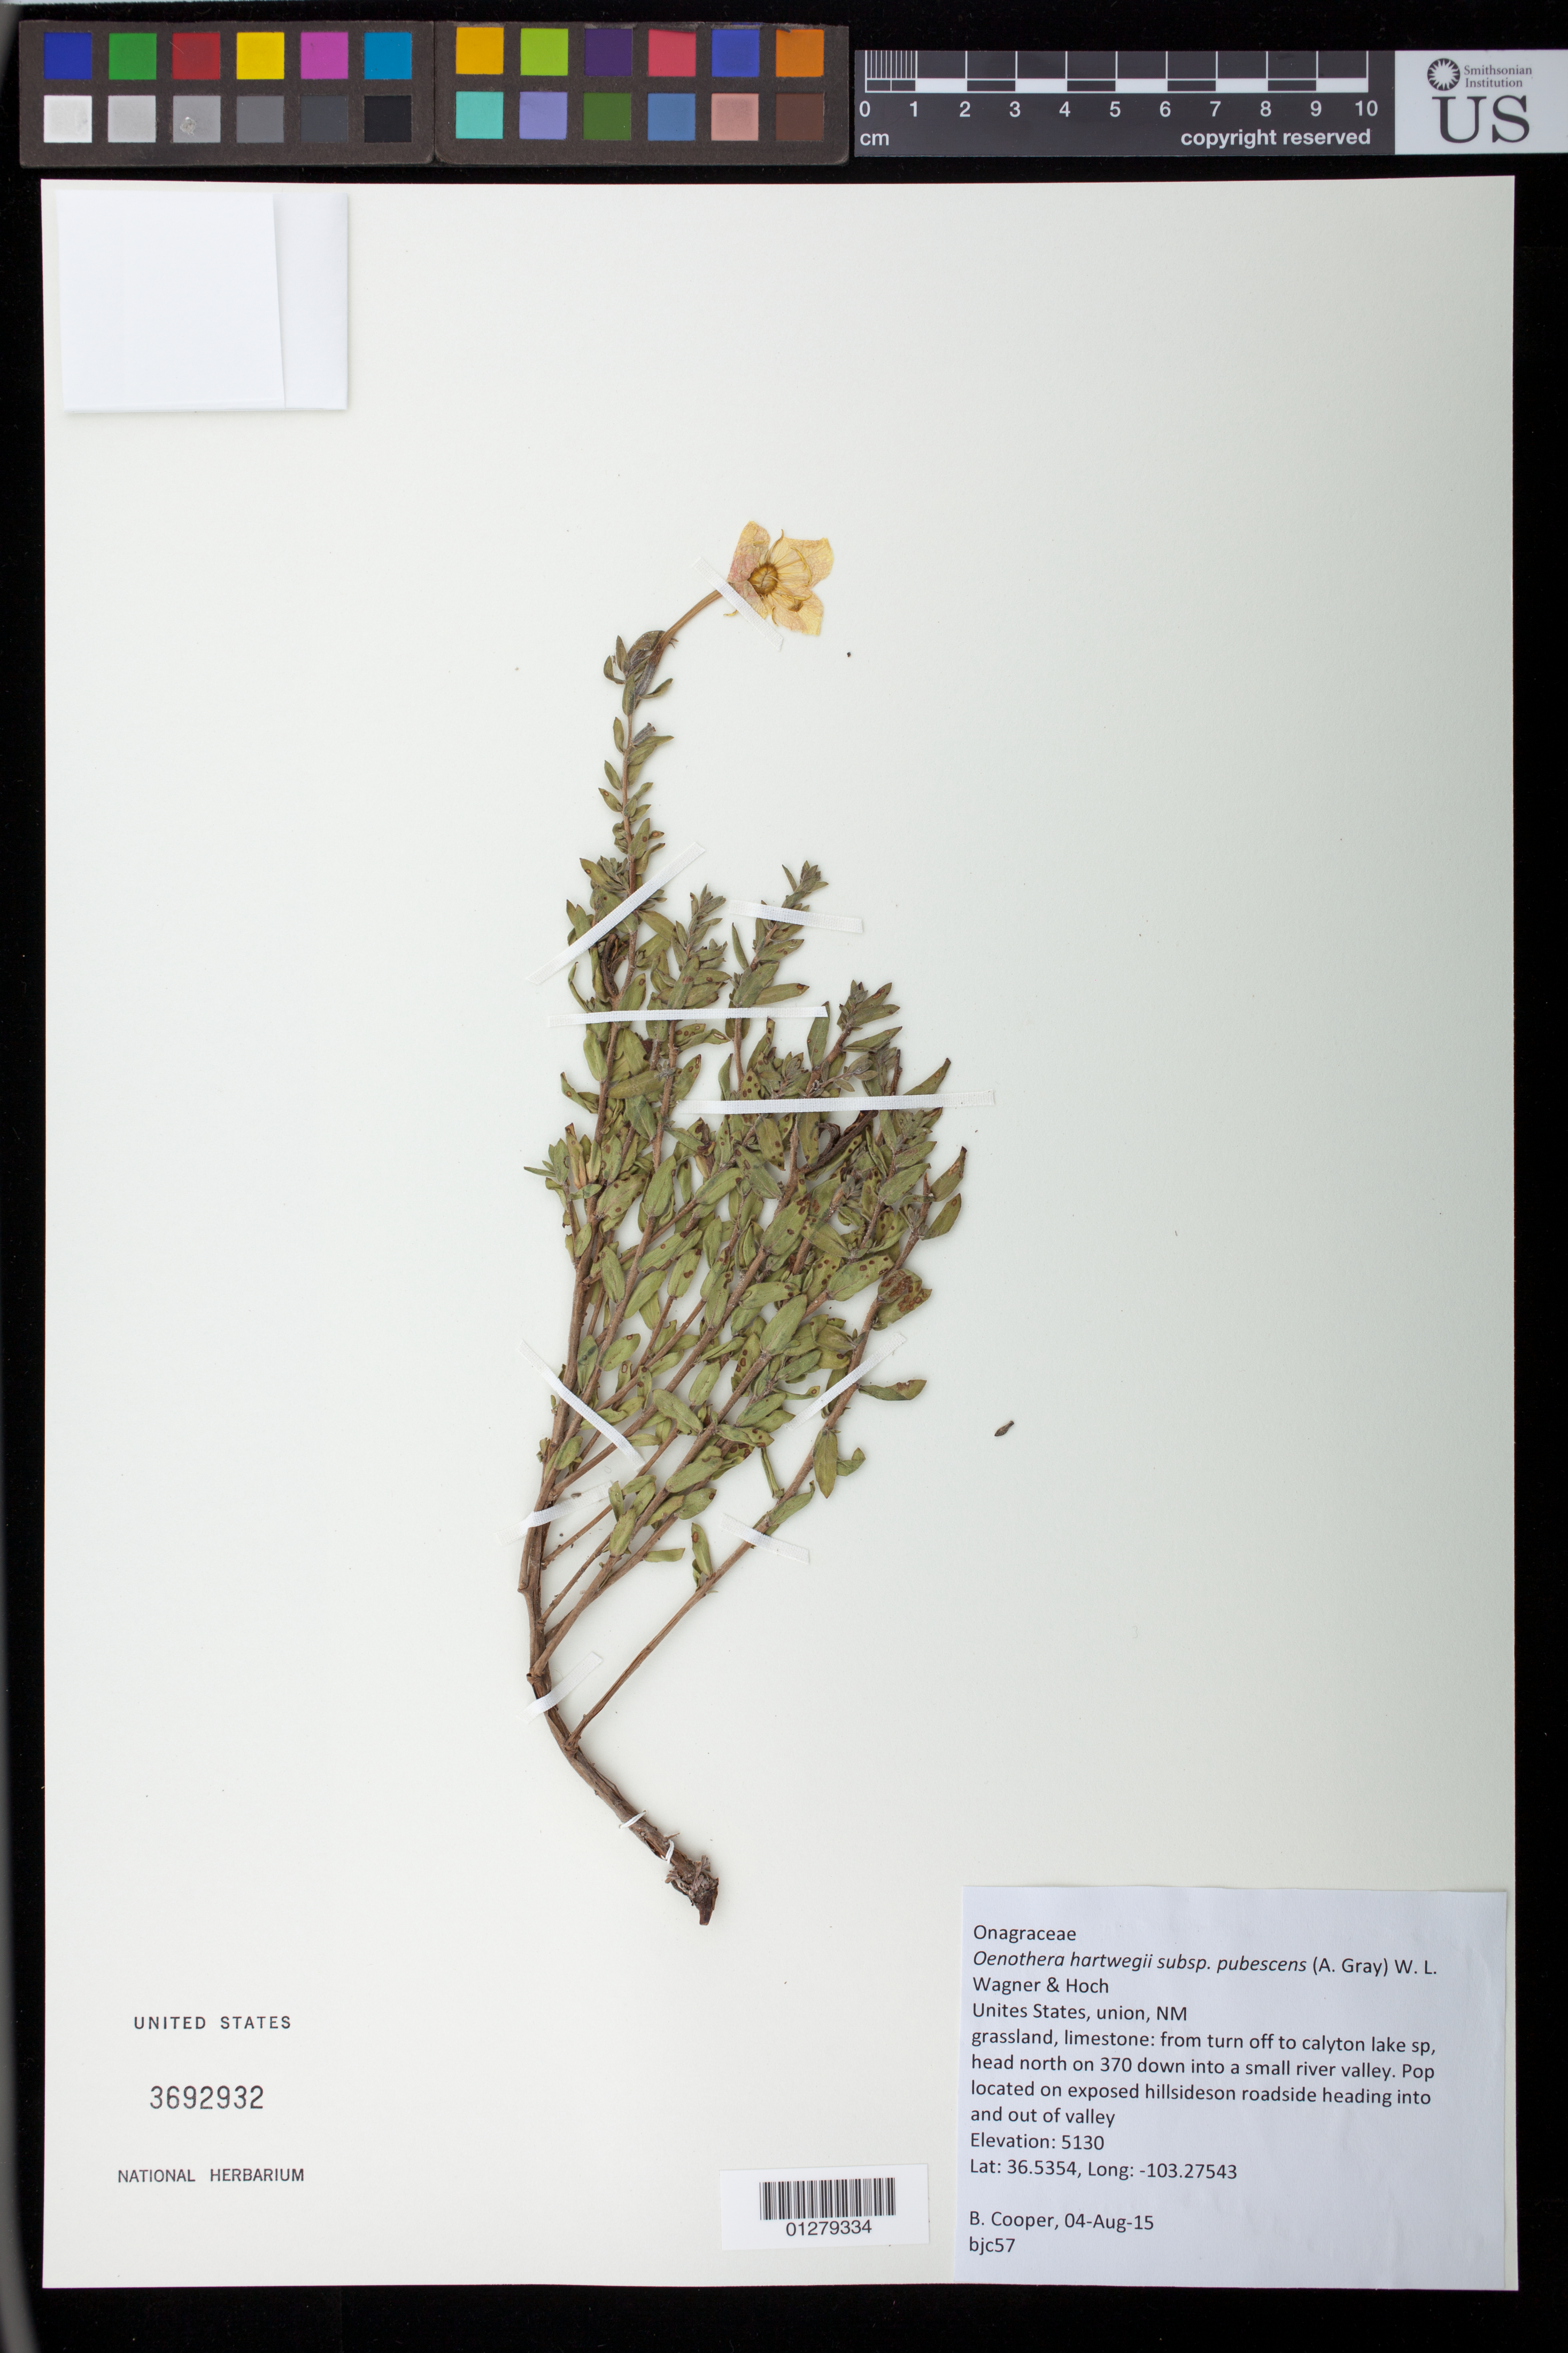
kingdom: Plantae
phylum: Tracheophyta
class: Magnoliopsida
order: Myrtales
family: Onagraceae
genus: Oenothera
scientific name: Oenothera hartwegii subsp. pubescens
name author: (A. Gray) W.L. Wagner & Hoch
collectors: B. J. Cooper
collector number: BJC 57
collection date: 2015-08-04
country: United States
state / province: New Mexico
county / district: Union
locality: From turn off to Clayton Lake State Park, head north on 370 down into a small river valley. On exposed hillsides on roadside heading into and out of valley.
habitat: Grassland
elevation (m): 5130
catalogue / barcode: US 3692932